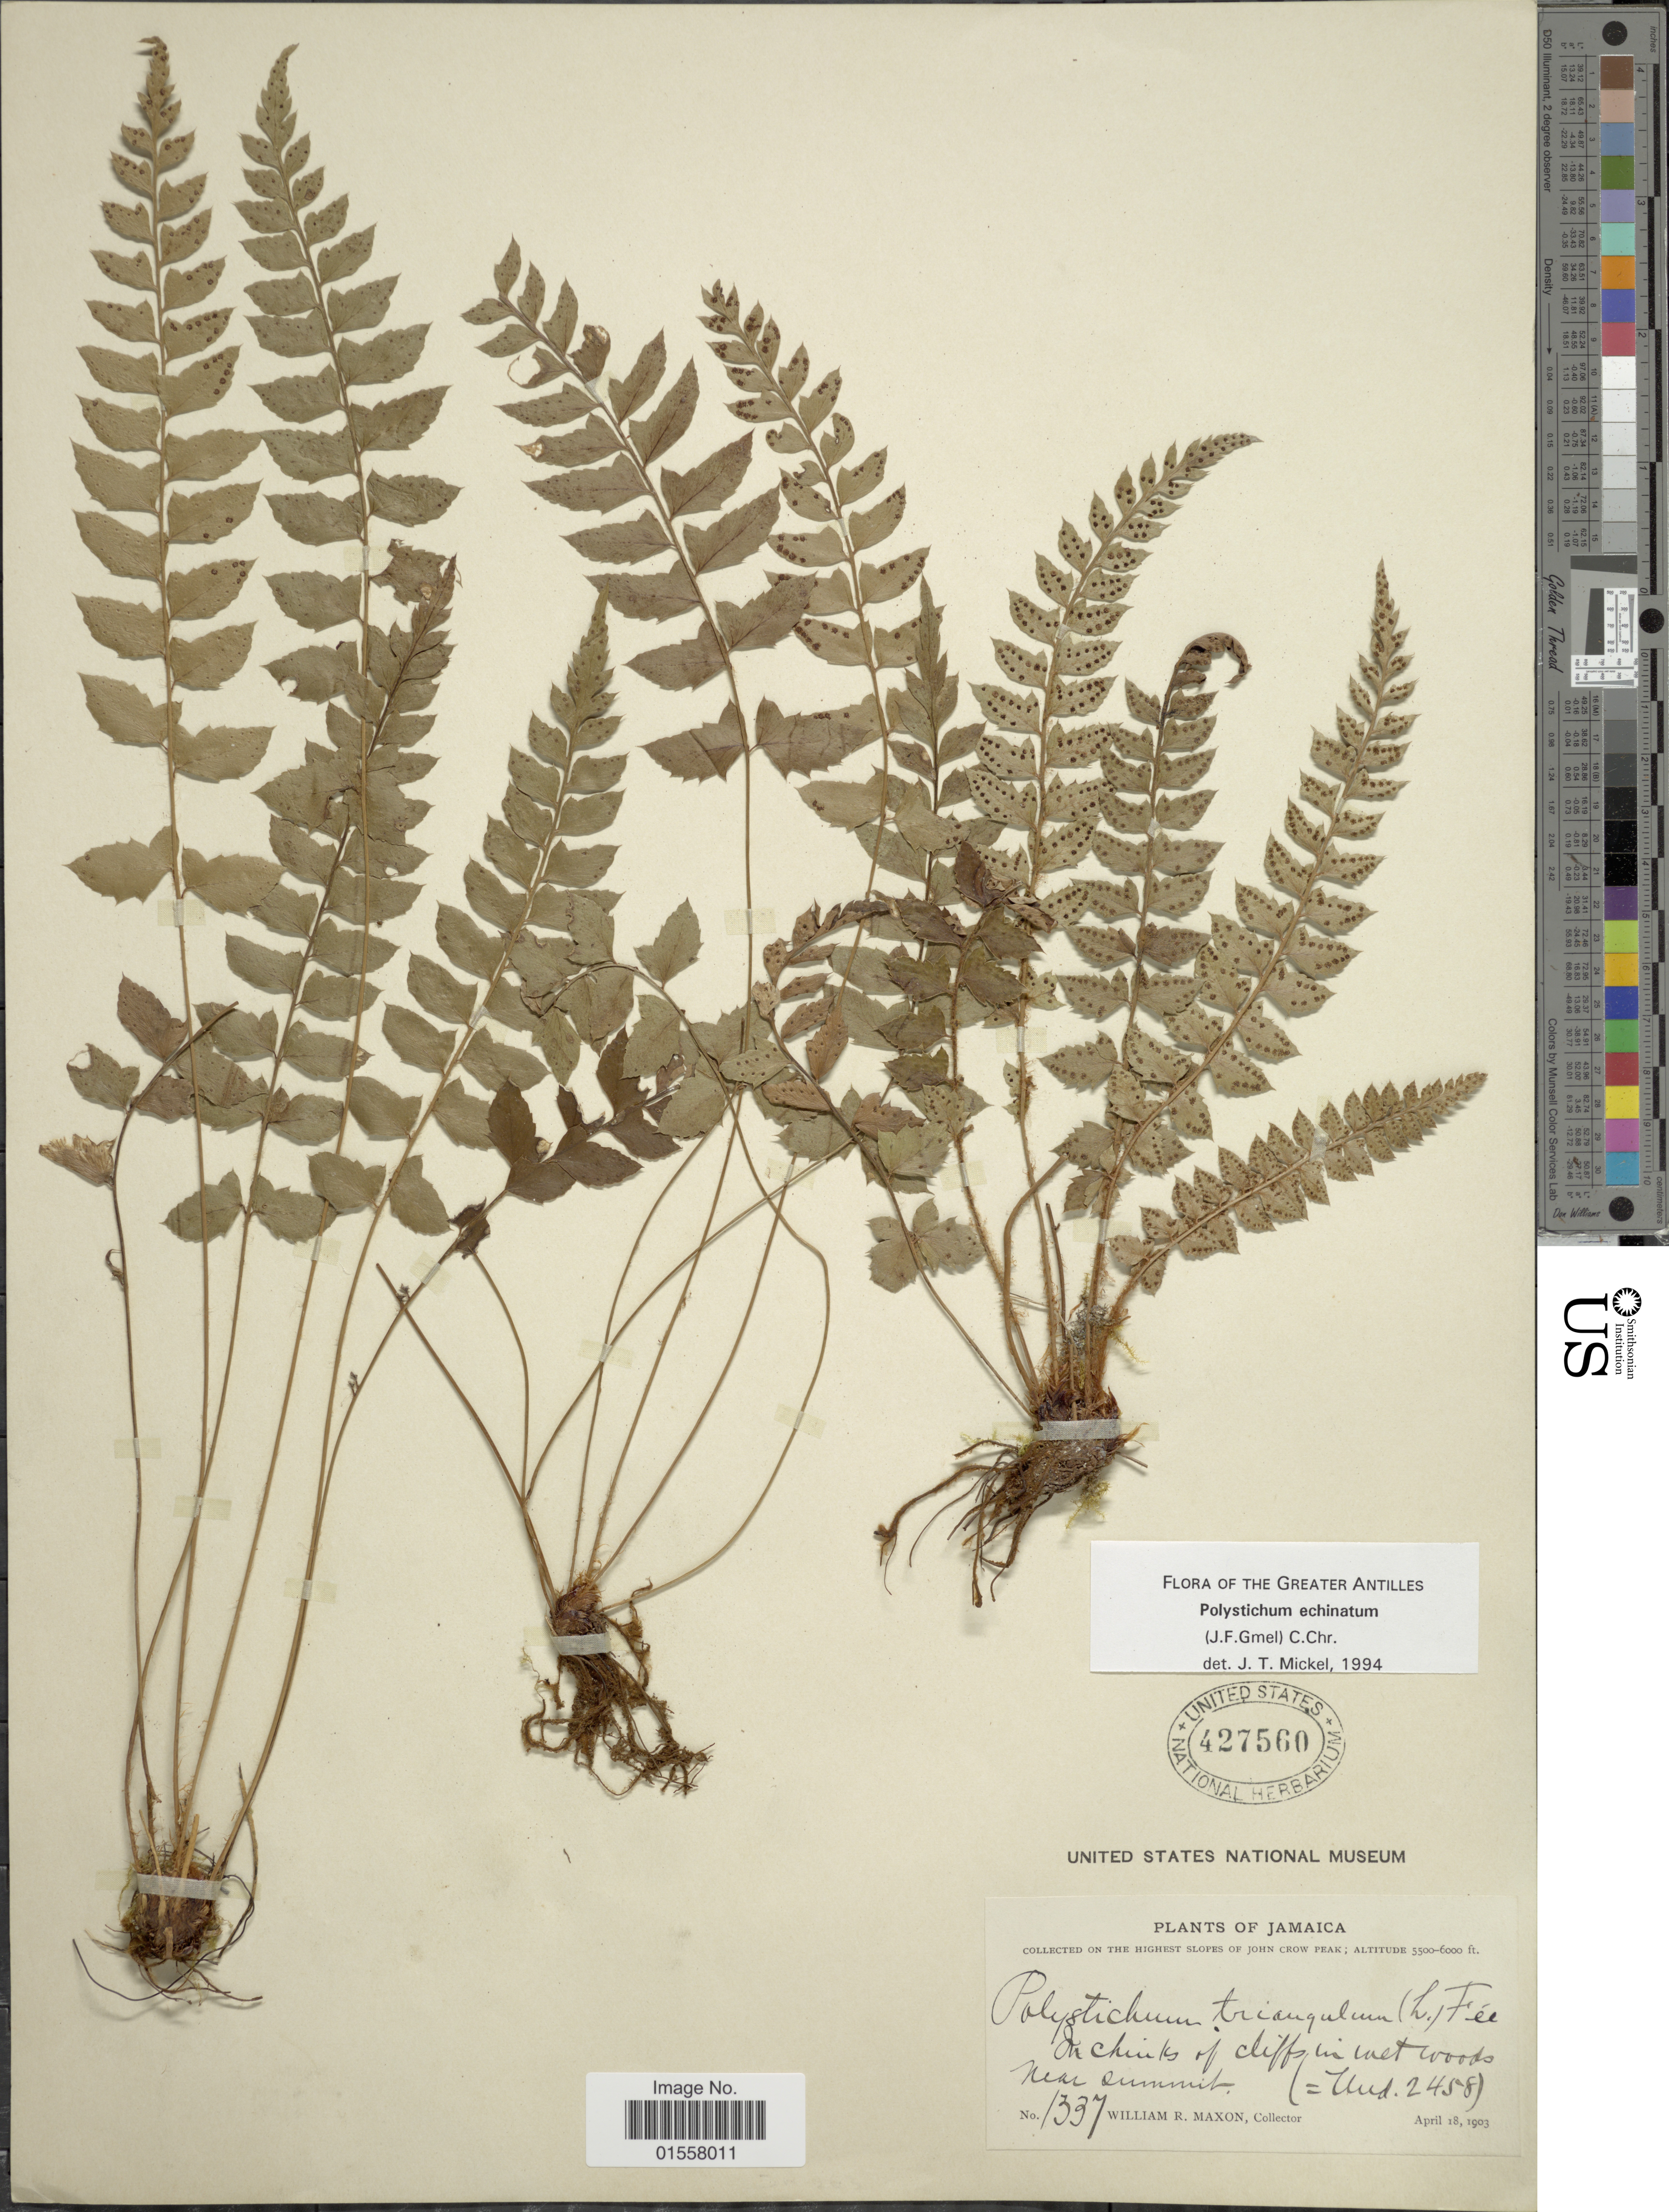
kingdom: Plantae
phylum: Tracheophyta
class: Polypodiopsida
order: Polypodiales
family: Dryopteridaceae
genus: Polystichum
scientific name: Polystichum echinatum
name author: (J.F. Gmel.) C. Chr.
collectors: W. R. Maxon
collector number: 1337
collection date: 1903-04-18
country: Jamaica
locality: Highest slopes of John Crow Peak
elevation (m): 1676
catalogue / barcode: US 427560